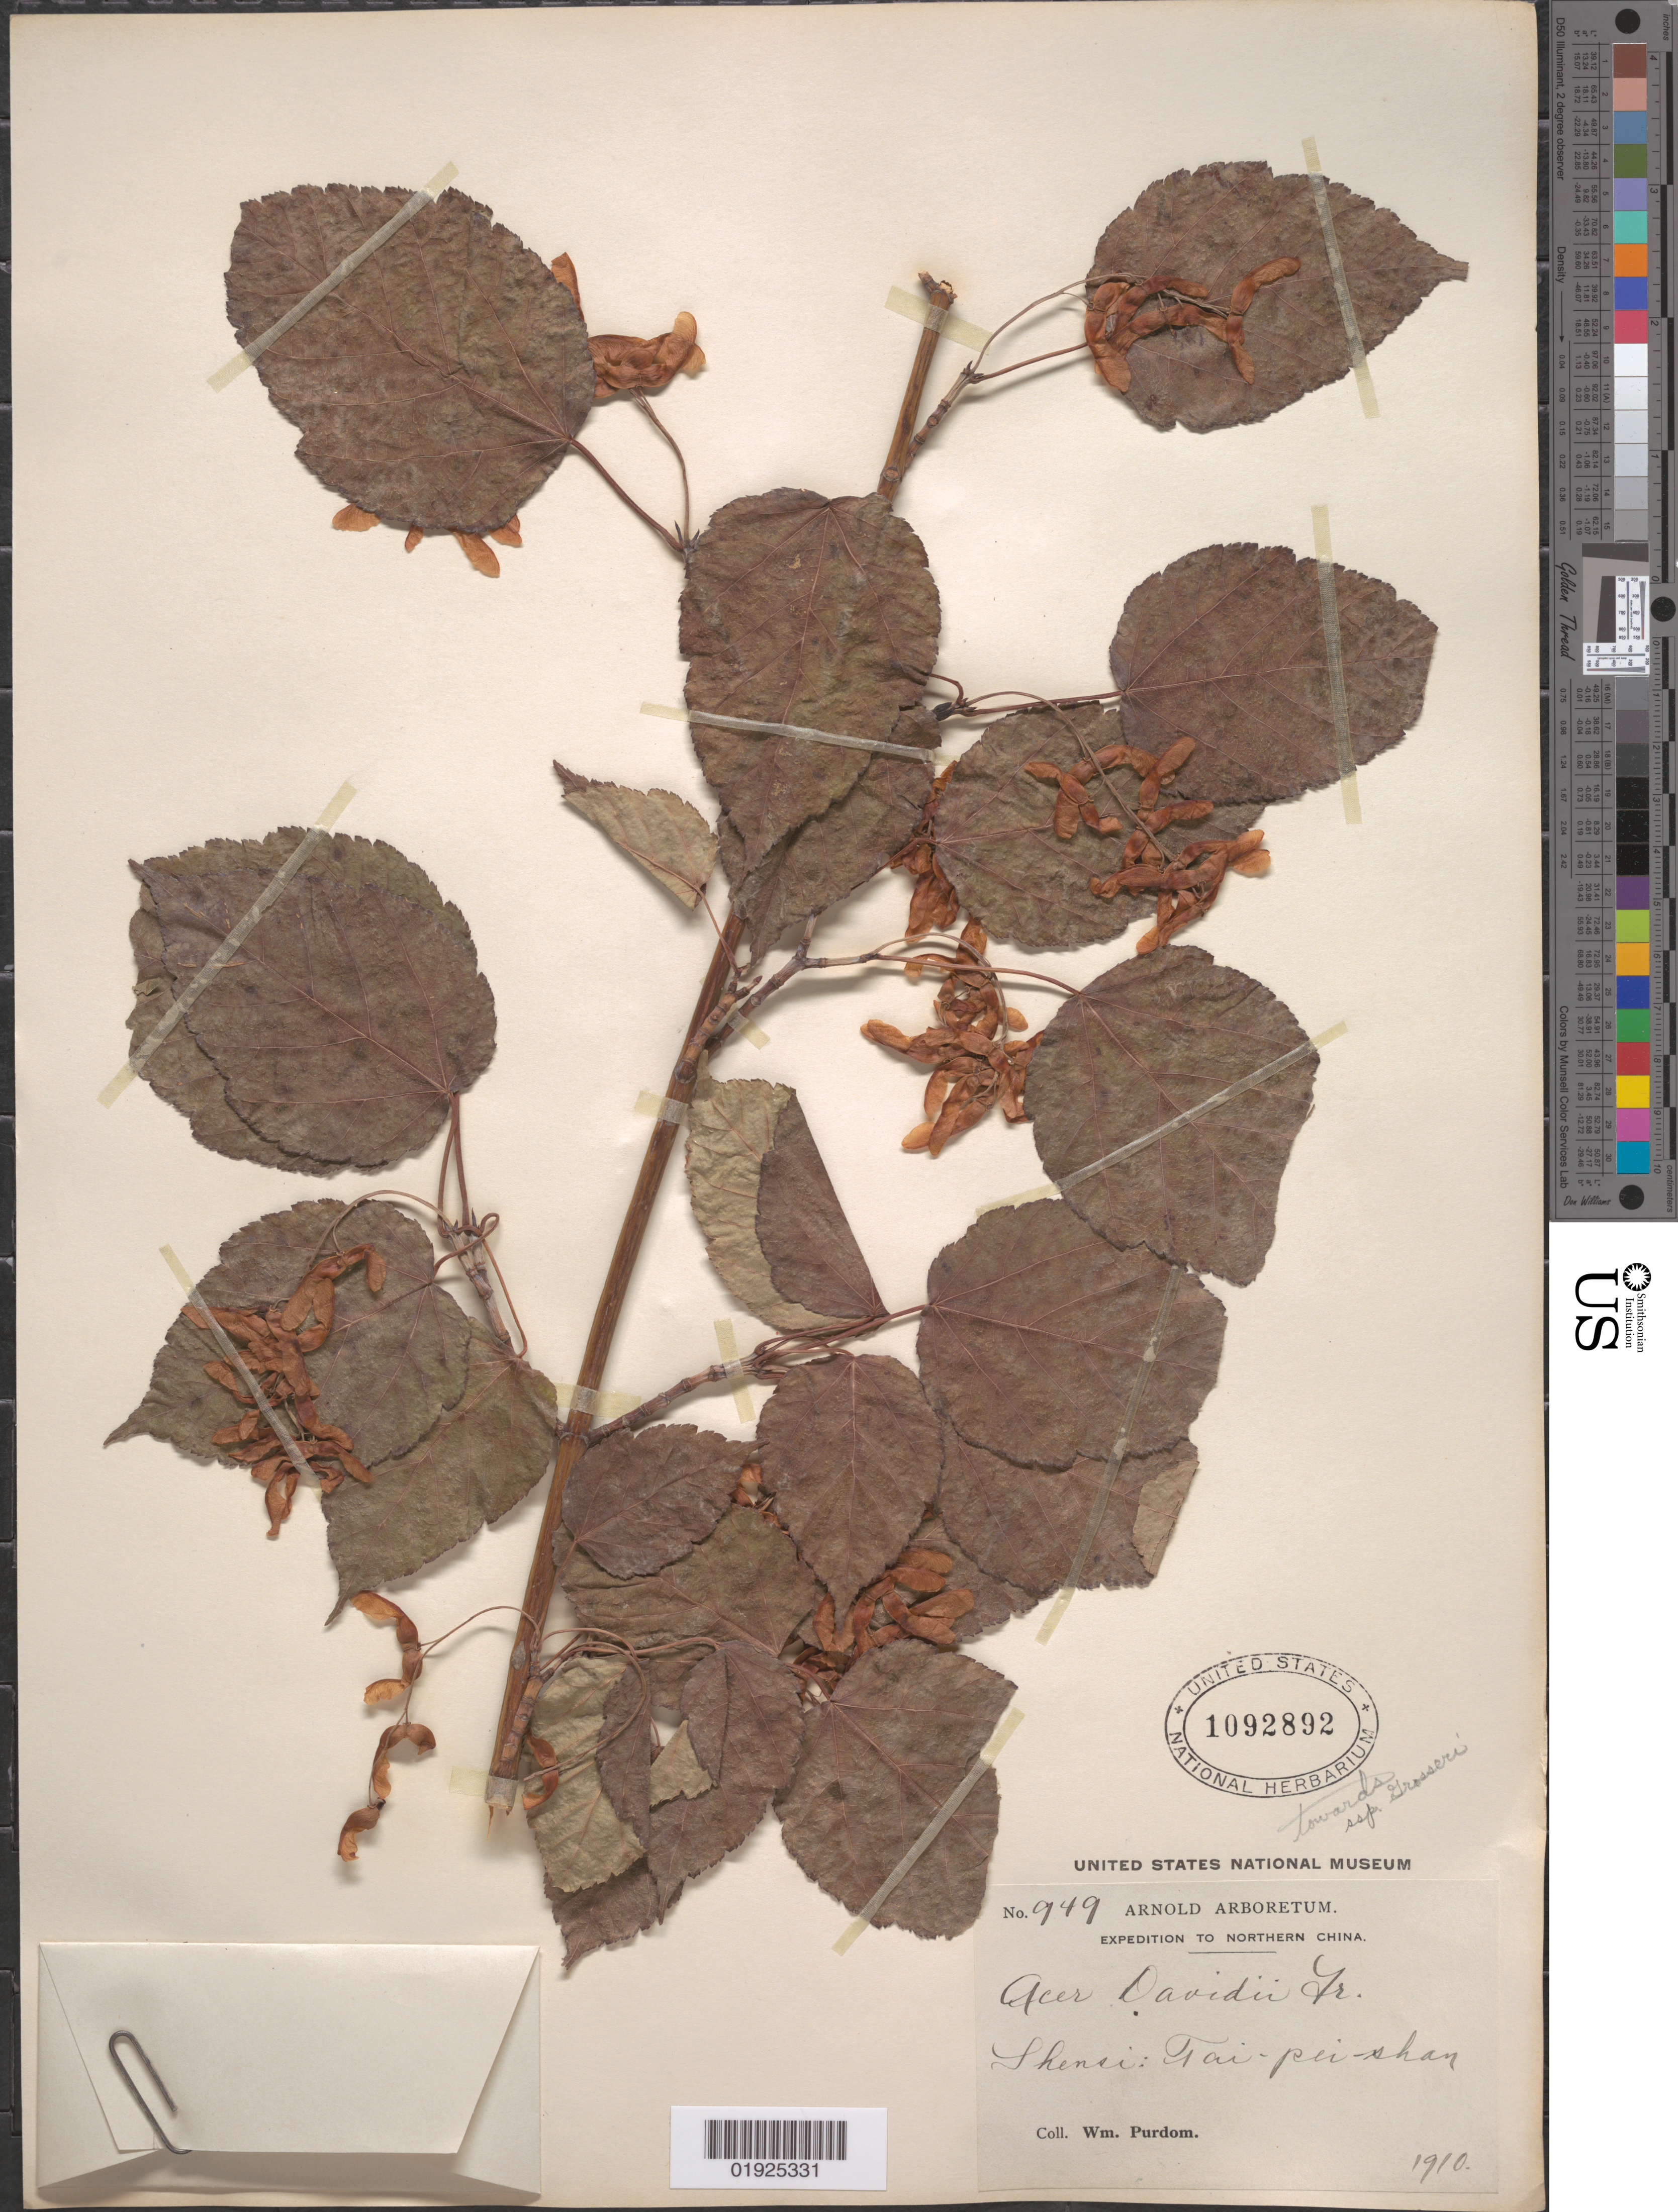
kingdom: Plantae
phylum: Tracheophyta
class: Magnoliopsida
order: Sapindales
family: Sapindaceae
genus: Acer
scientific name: Acer sikkimense subsp. davidii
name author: (Franch.) Wesm.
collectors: W. Purdom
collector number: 949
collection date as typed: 1910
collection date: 1910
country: China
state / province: Shaanxi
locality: Shensi [Shaanxi]: Tai-pei-shan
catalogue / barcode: US 1092892